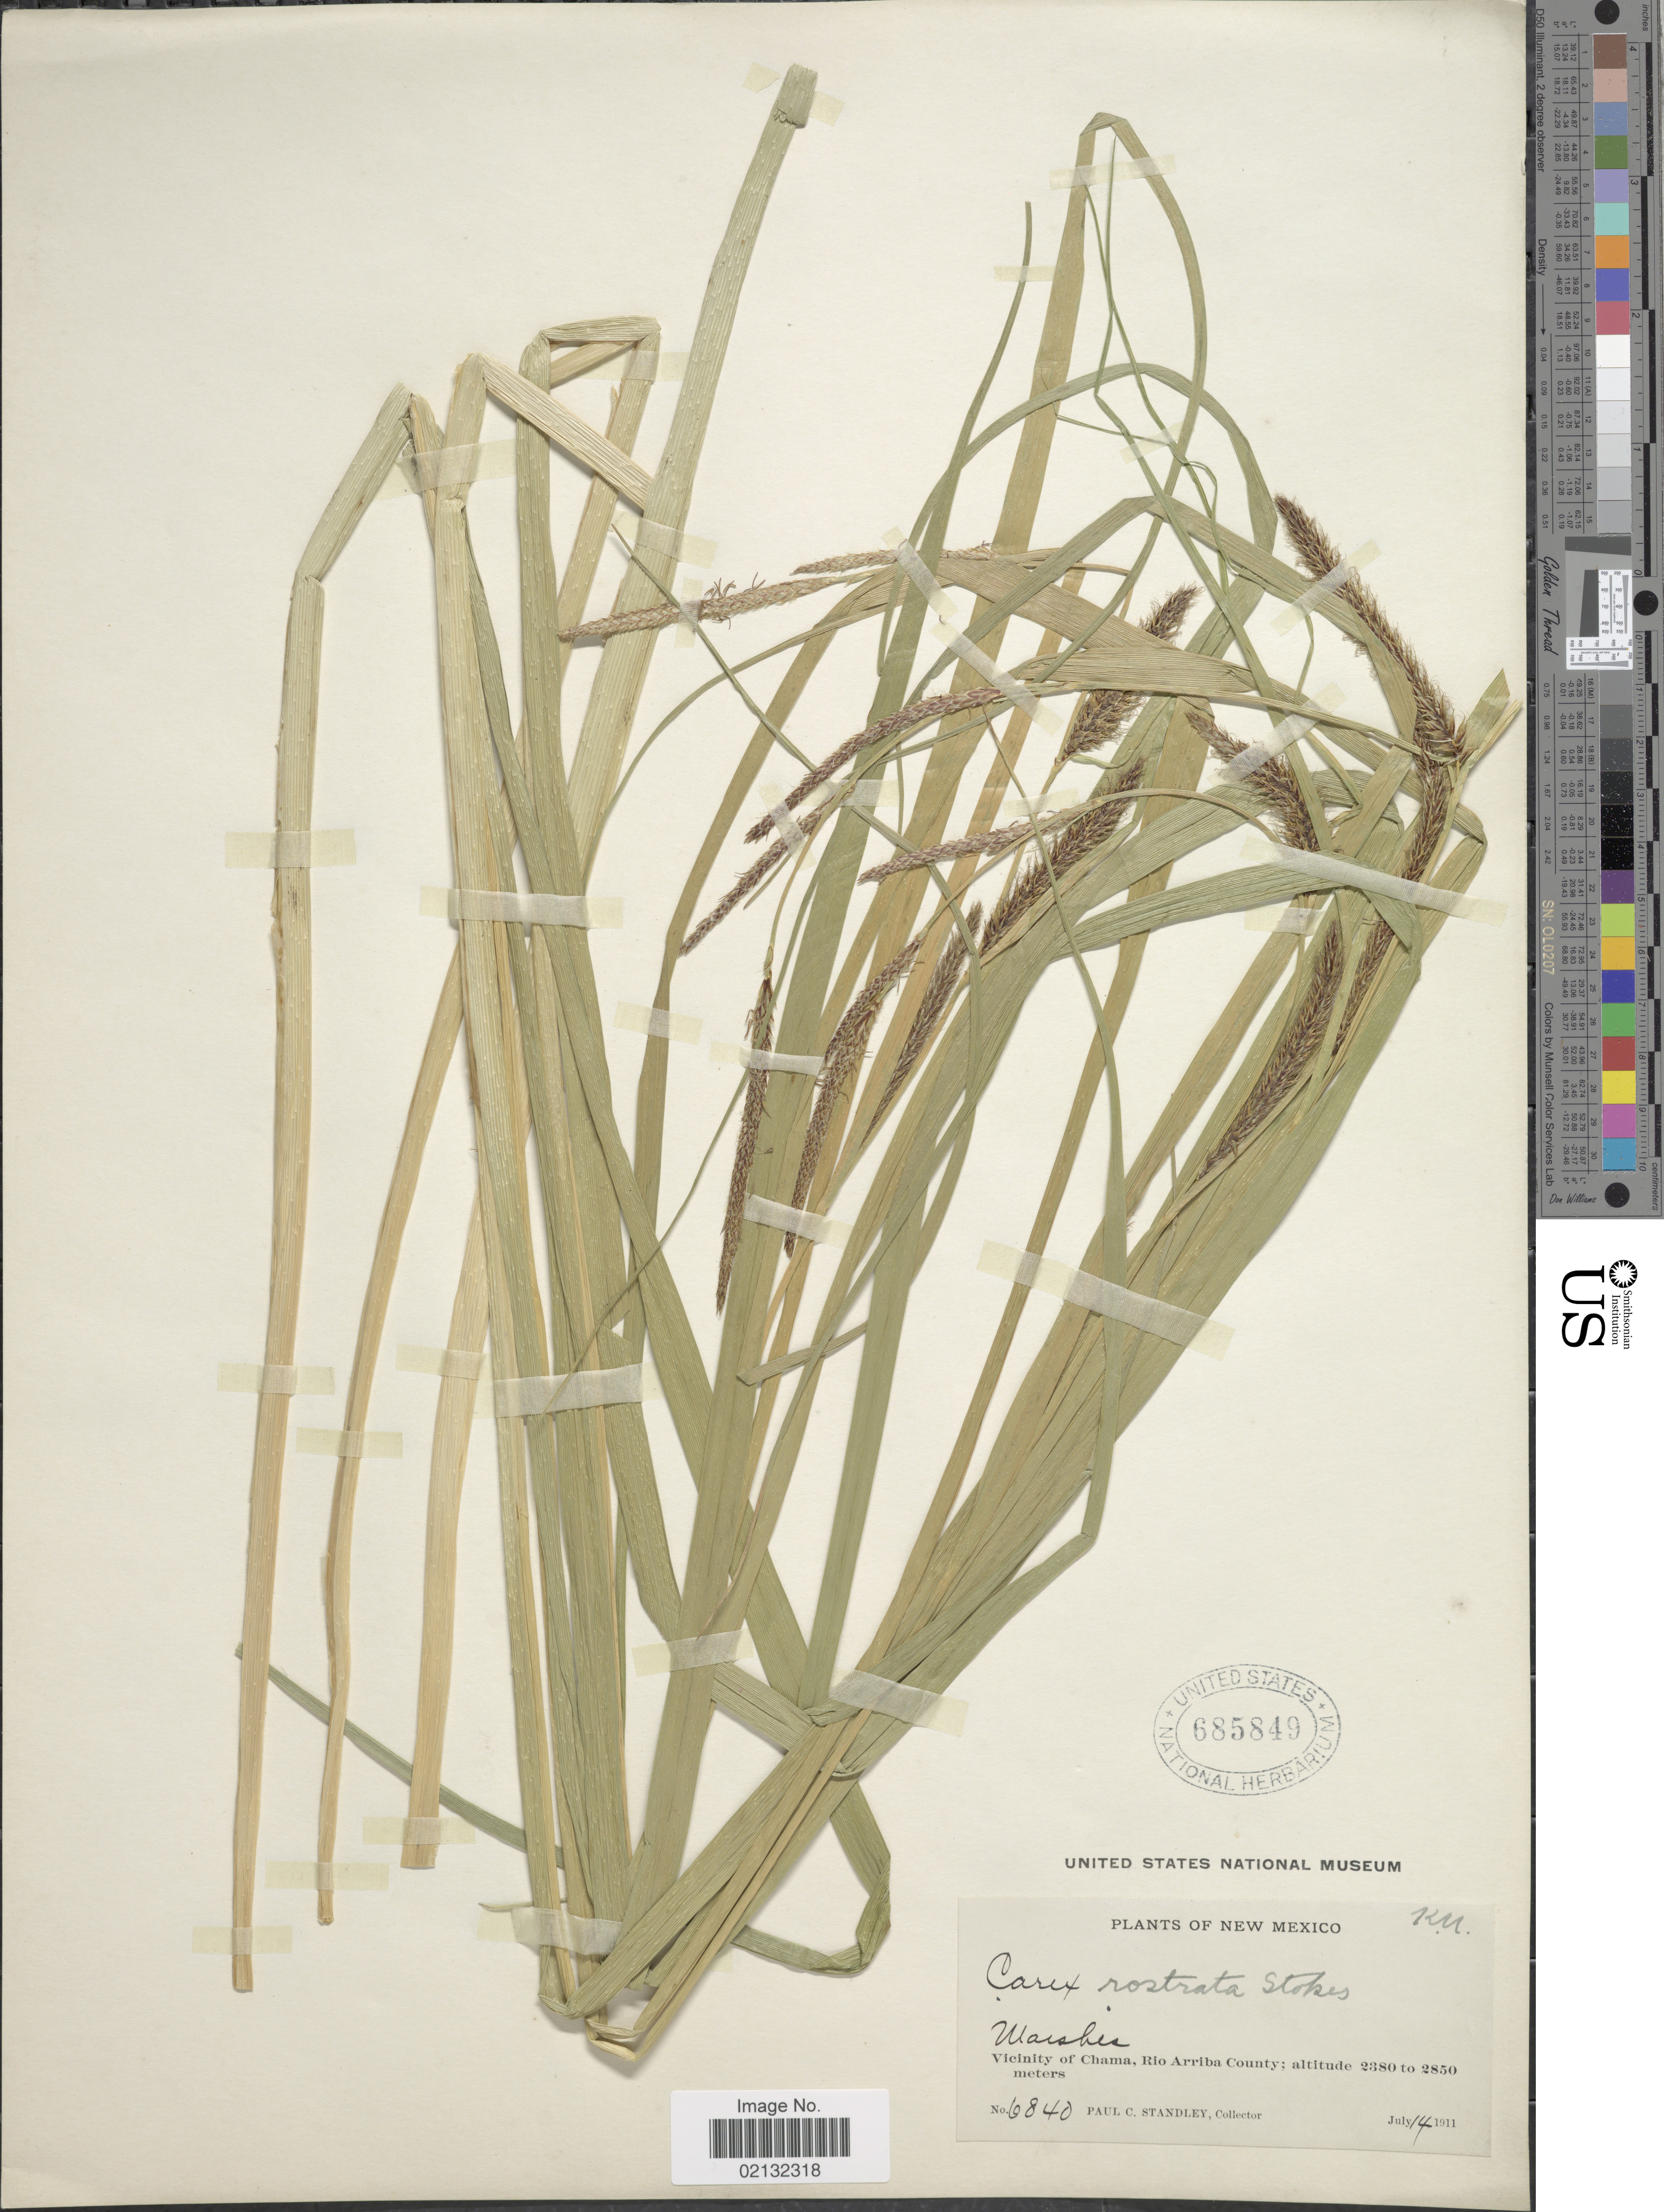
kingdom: Plantae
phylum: Tracheophyta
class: Liliopsida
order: Poales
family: Cyperaceae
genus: Carex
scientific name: Carex rostrata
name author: Stokes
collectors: P. C. Standley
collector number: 6840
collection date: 1911-07-14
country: United States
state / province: New Mexico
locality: Marshes, vicinity of Chama, Rio Arriba County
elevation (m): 2380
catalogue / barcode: US 685849